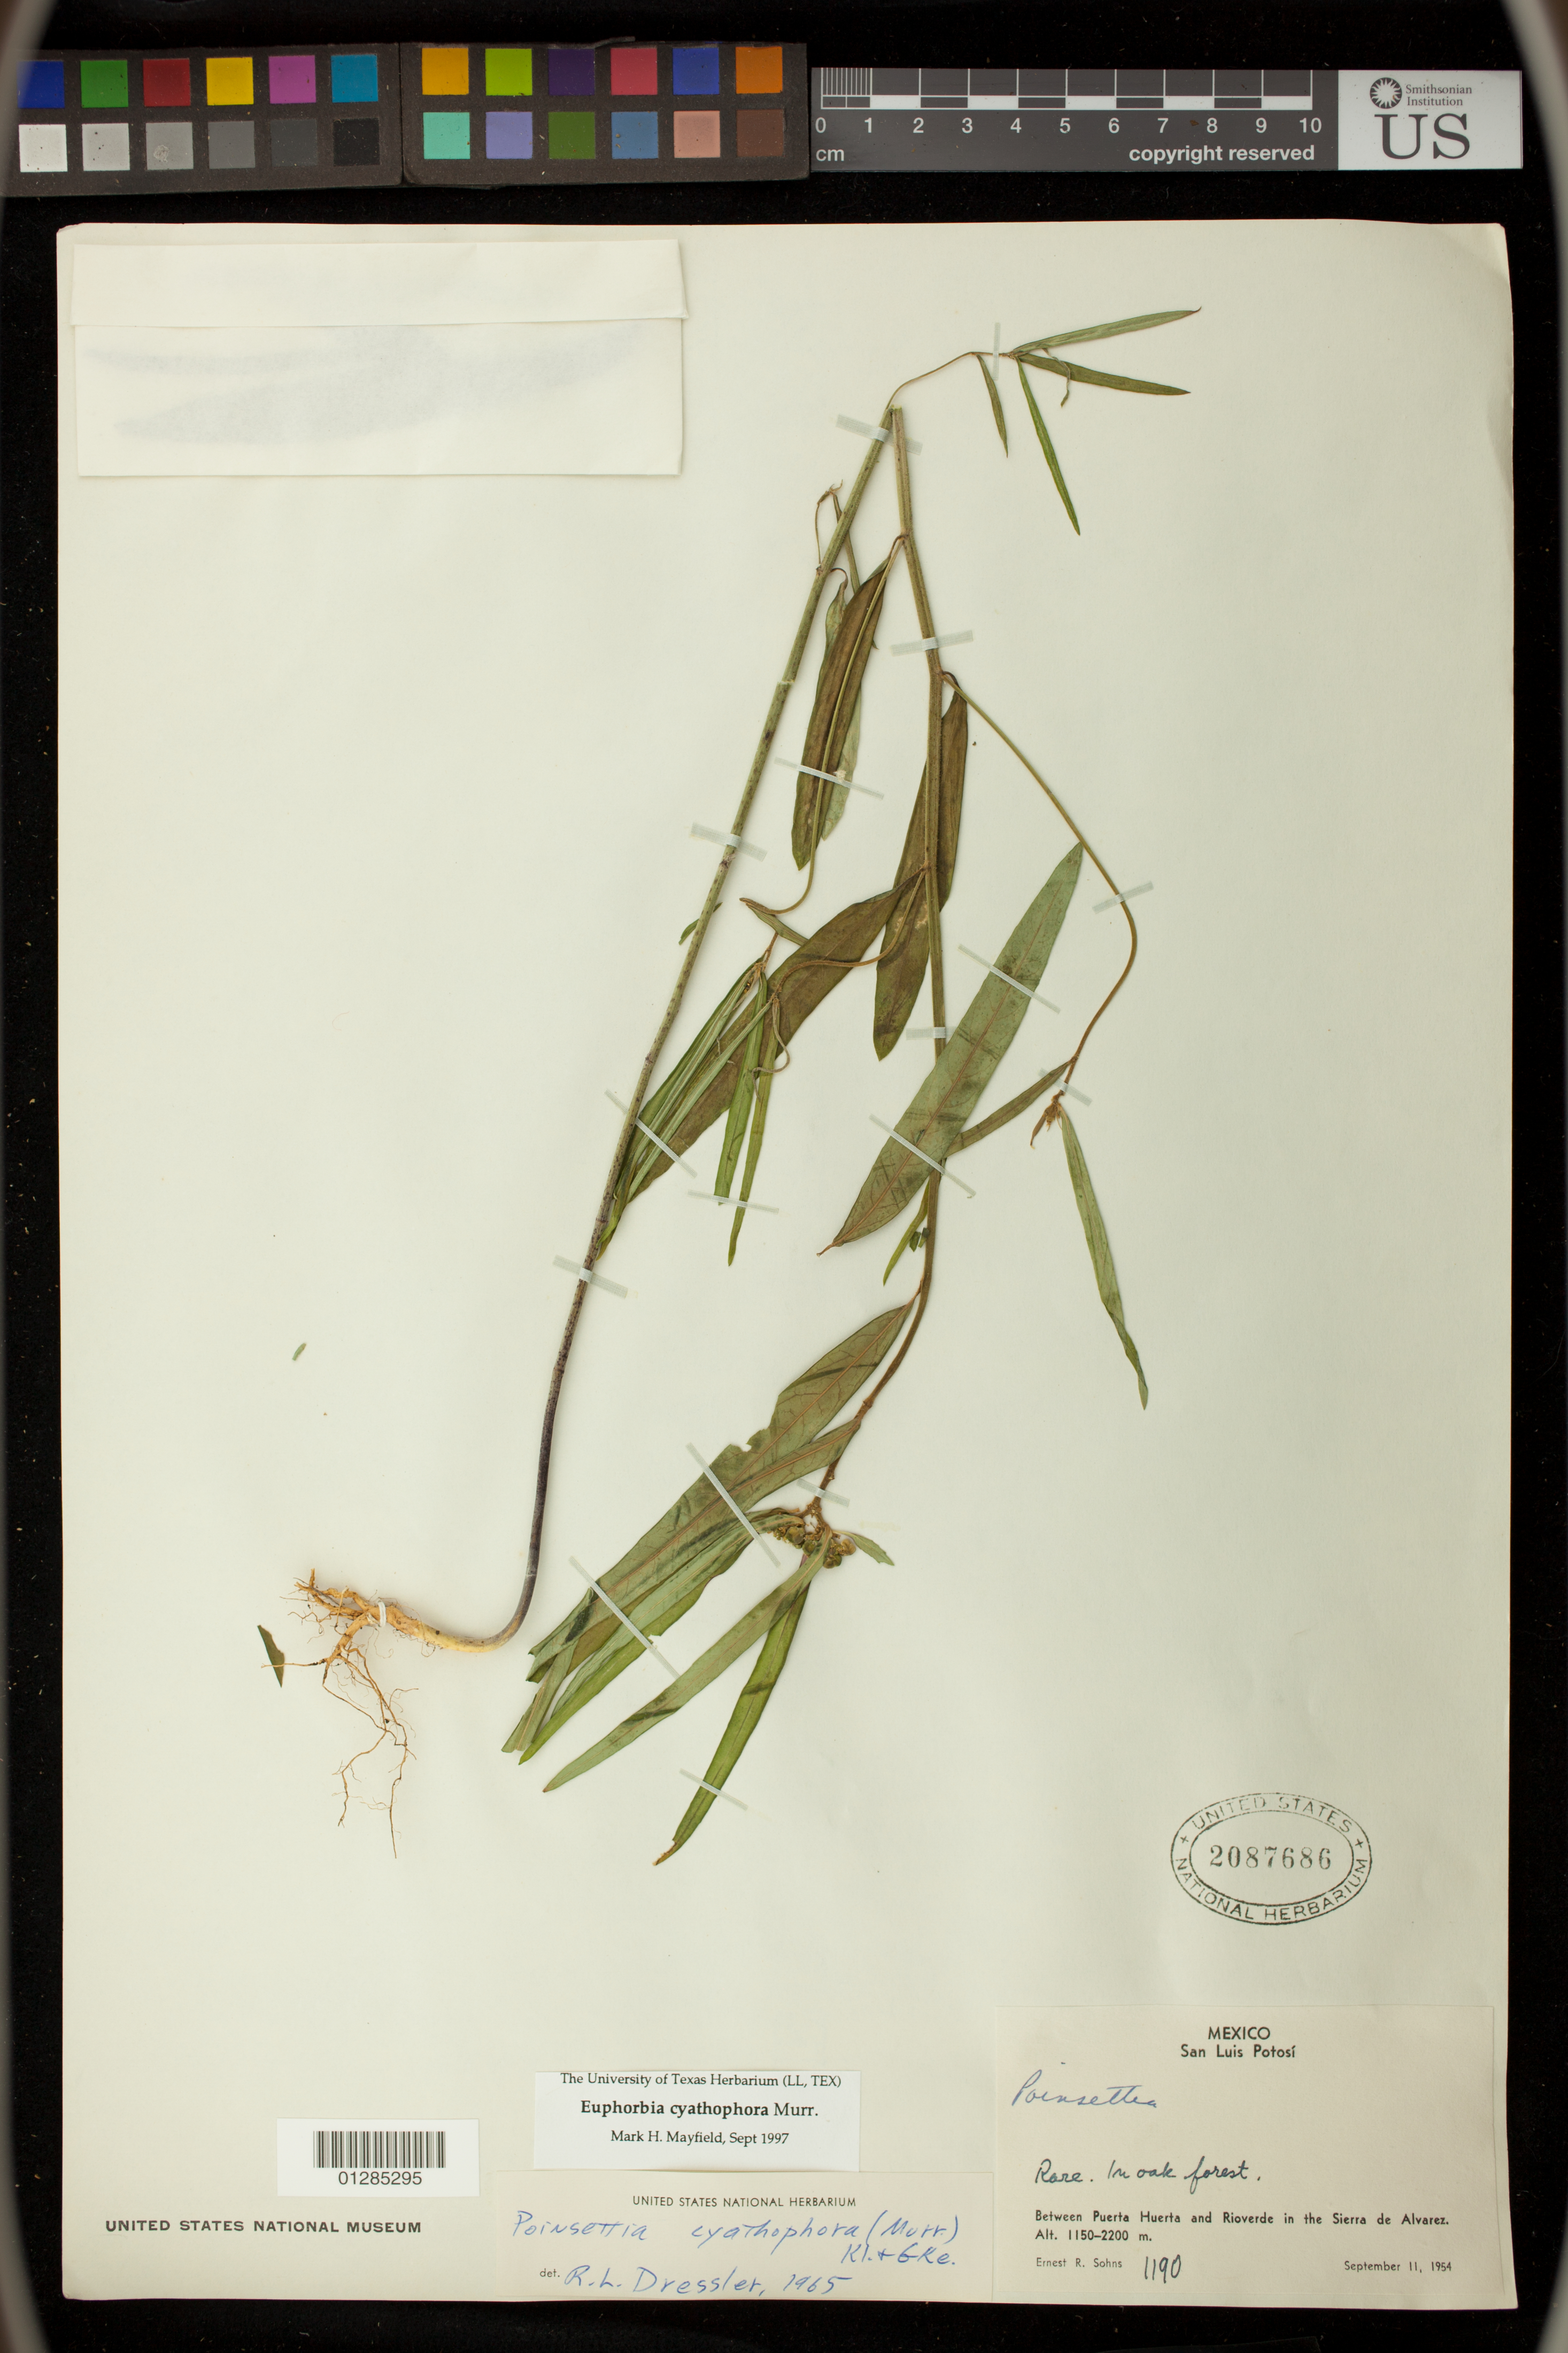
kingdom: Plantae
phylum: Tracheophyta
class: Magnoliopsida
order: Malpighiales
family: Euphorbiaceae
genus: Euphorbia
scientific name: Euphorbia heterophylla var. cyathophora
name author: (Murr.) Griseb.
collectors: E. R. Sohns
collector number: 1190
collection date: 1954-09-11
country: Mexico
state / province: San Luis Potosi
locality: In oak forest. Between Puerta Huerta and Rioverde in the Sierra de Alvarez.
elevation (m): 1150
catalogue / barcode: US 2087686